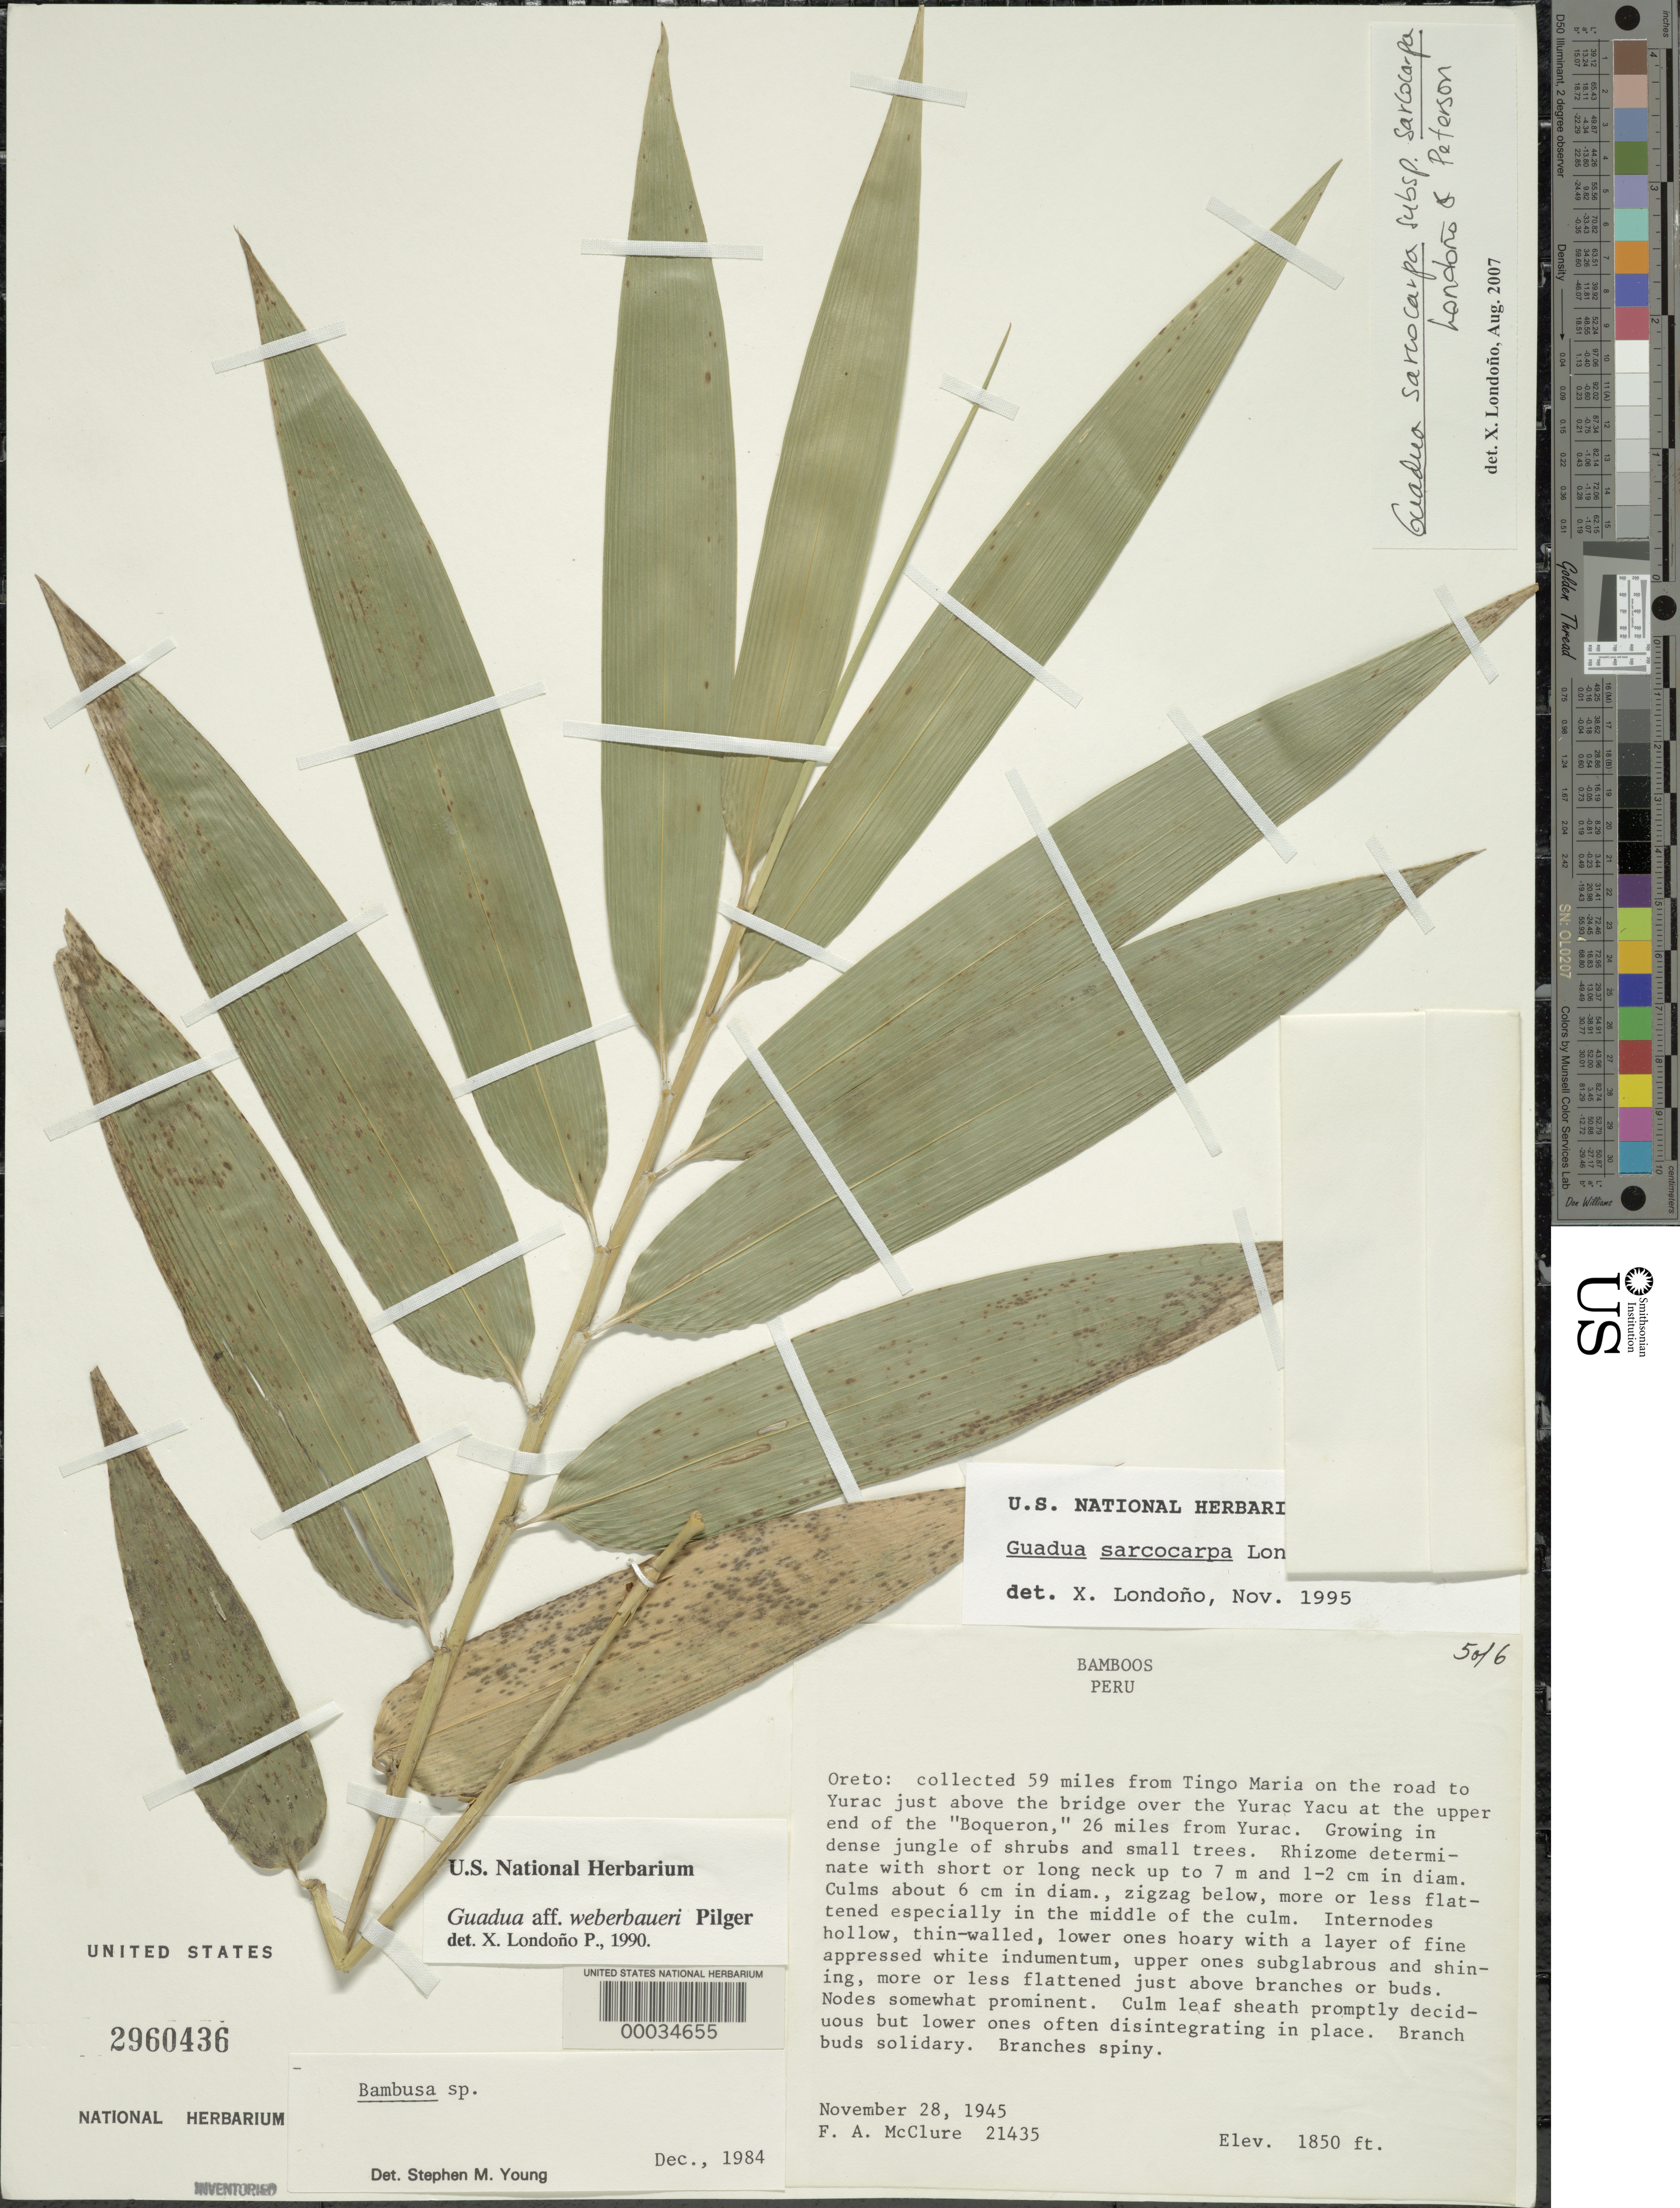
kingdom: Plantae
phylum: Tracheophyta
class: Liliopsida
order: Poales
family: Poaceae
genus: Guadua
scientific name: Guadua sarcocarpa subsp. sarcocarpa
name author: Londoño & P.M. Peterson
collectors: F. A. McClure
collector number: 21435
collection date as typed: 28 Nov 1945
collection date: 1945-11-28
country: Peru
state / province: Loreto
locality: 59 mi from tingo maria on the road to yurac just above the bridge over the yurac yacu, 26 mi from yurac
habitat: Dense jungle of shrubs and small trees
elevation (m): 564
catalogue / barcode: US 2960436